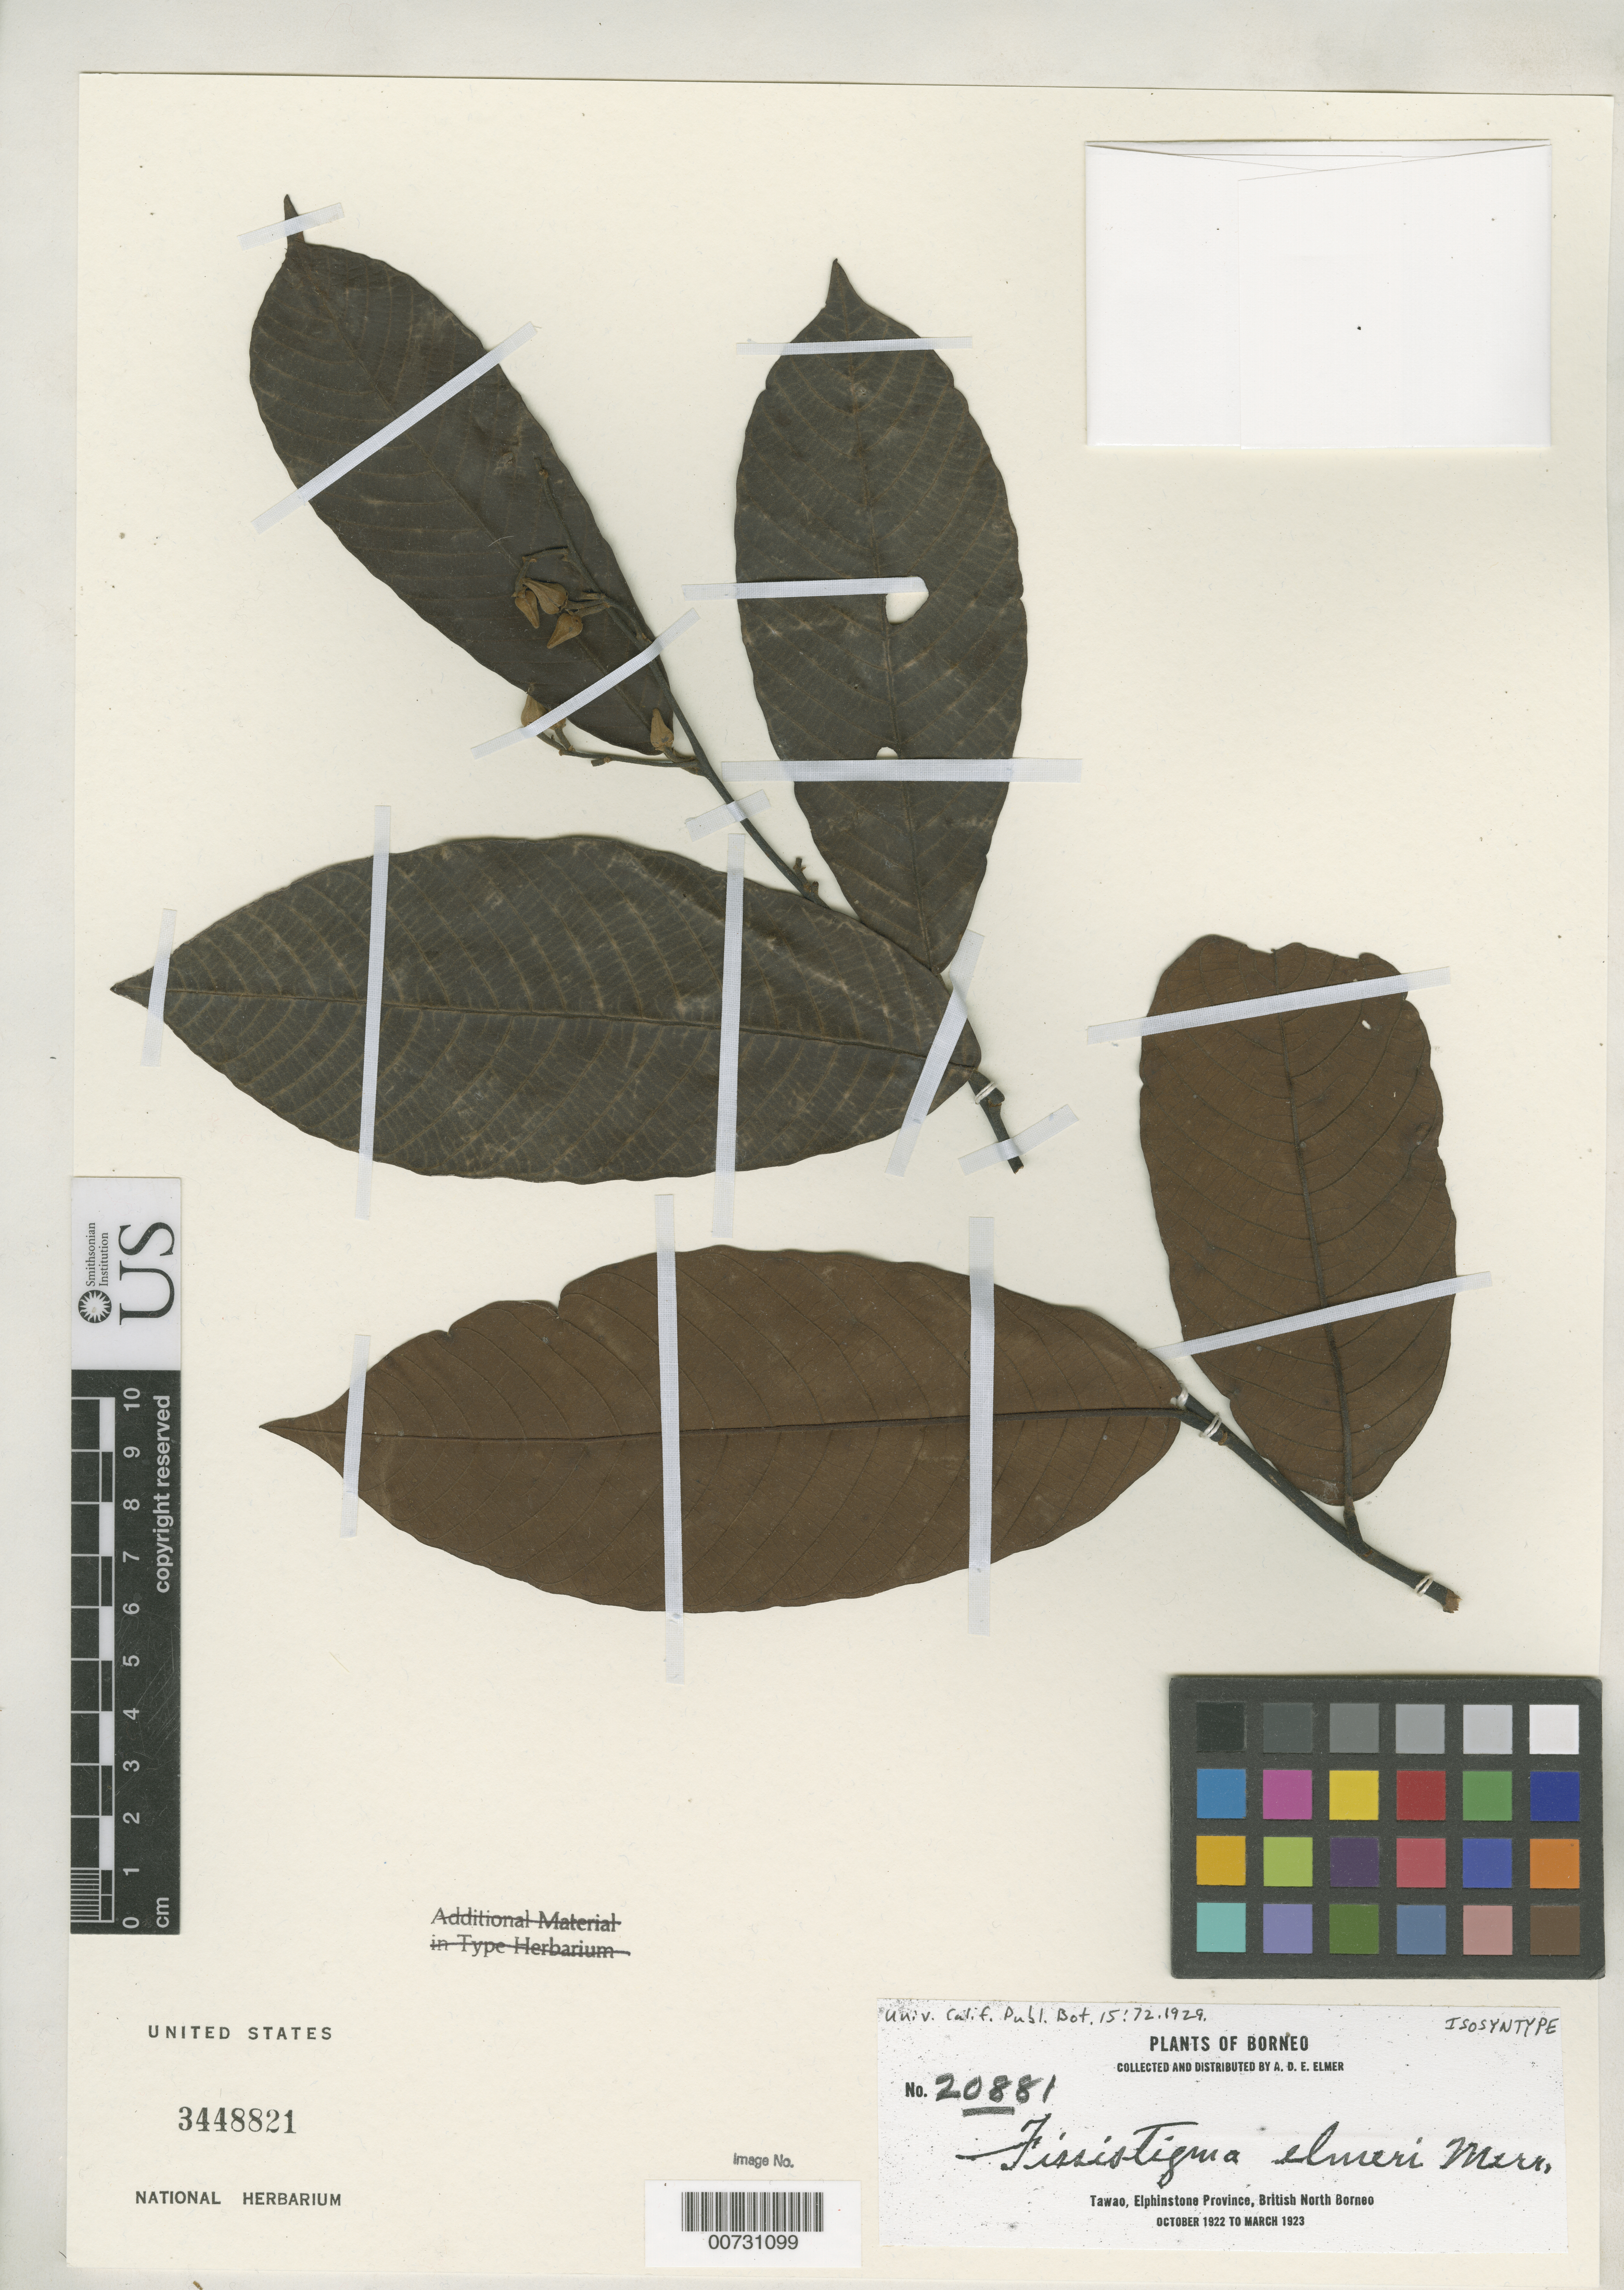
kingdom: Plantae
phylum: Tracheophyta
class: Magnoliopsida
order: Magnoliales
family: Annonaceae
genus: Fissistigma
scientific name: Fissistigma elmeri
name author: Merr.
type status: Isotype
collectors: A. D. E. Elmer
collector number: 20881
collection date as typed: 1922 to 1923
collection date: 1922/1923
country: Malaysia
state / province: Sabah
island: Borneo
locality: Tawao, Elphinstone Province, British North Borneo.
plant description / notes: Possibly an isosyntype; Ramos 1281, mentioned in protologue, may or may not have been intended as additional syntype.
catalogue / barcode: US 3448821